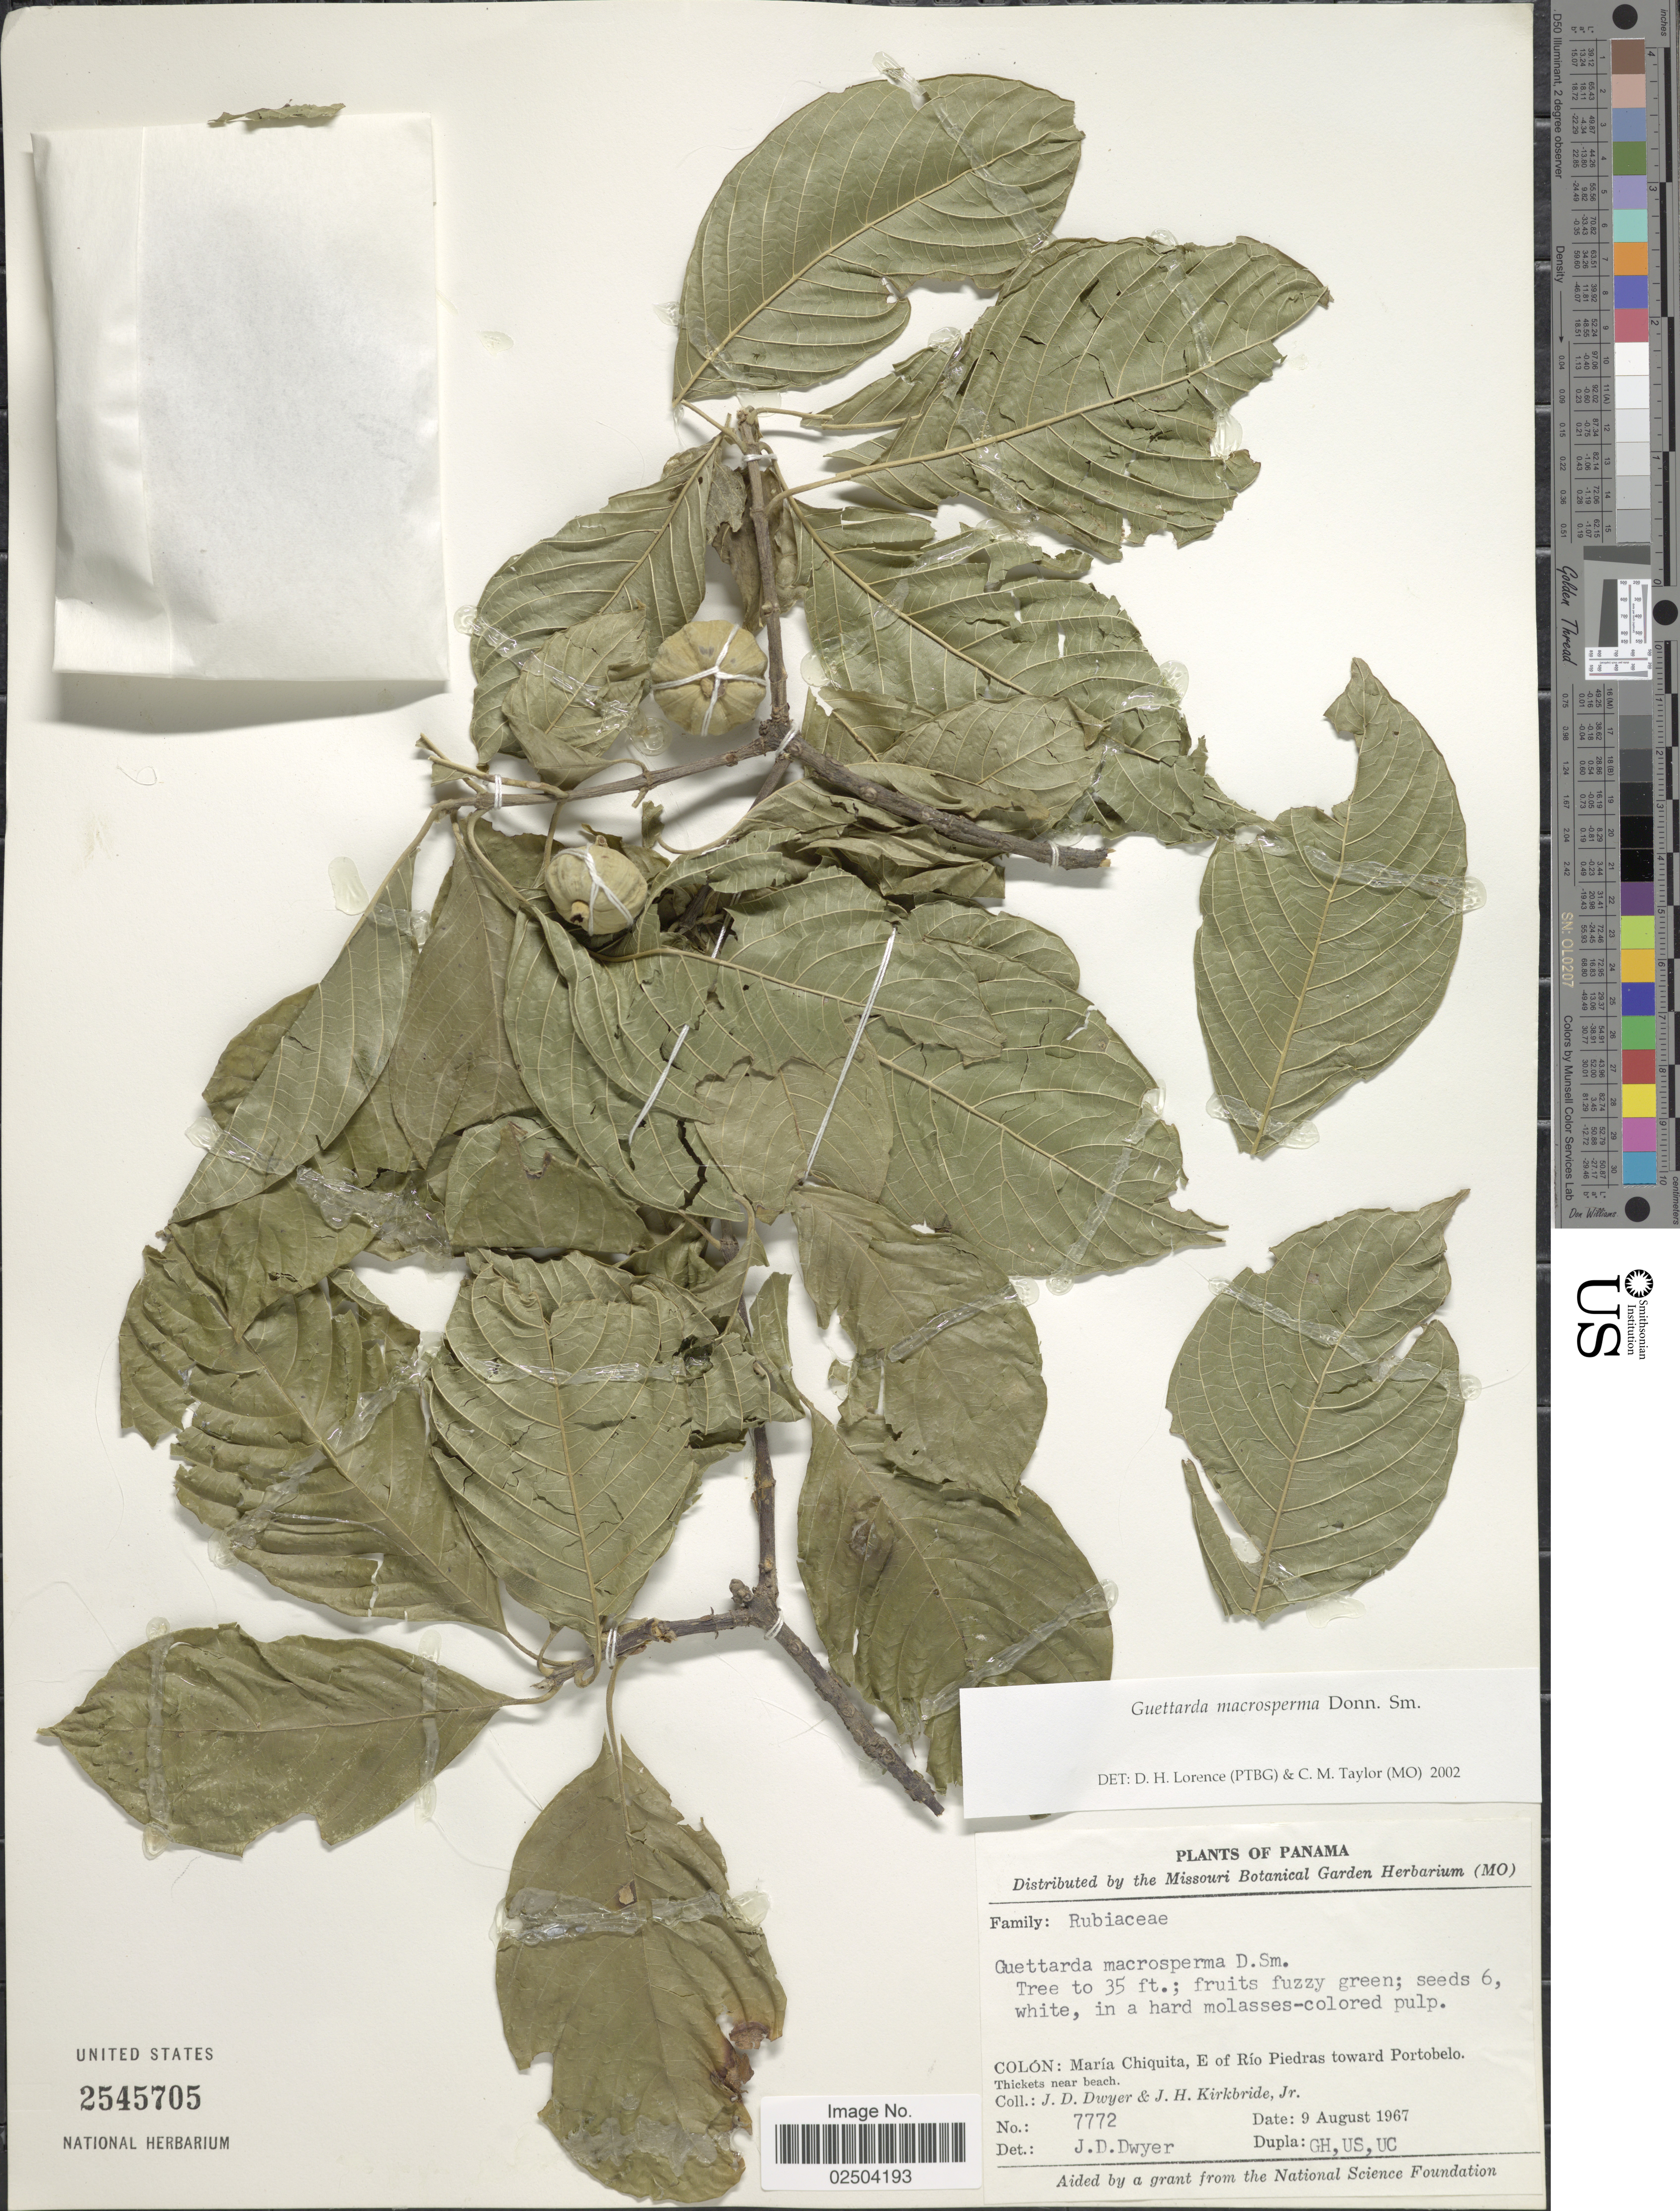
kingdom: Plantae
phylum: Tracheophyta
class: Magnoliopsida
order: Gentianales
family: Rubiaceae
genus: Guettarda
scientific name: Guettarda macrosperma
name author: Donn. Sm.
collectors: J. D. Dwyer & J. H. Kirkbride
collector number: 7772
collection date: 1967-08-09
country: Panama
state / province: Colón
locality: Maria Chiquita, E of Rio Piedras toward Portobelo.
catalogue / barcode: US 2545705